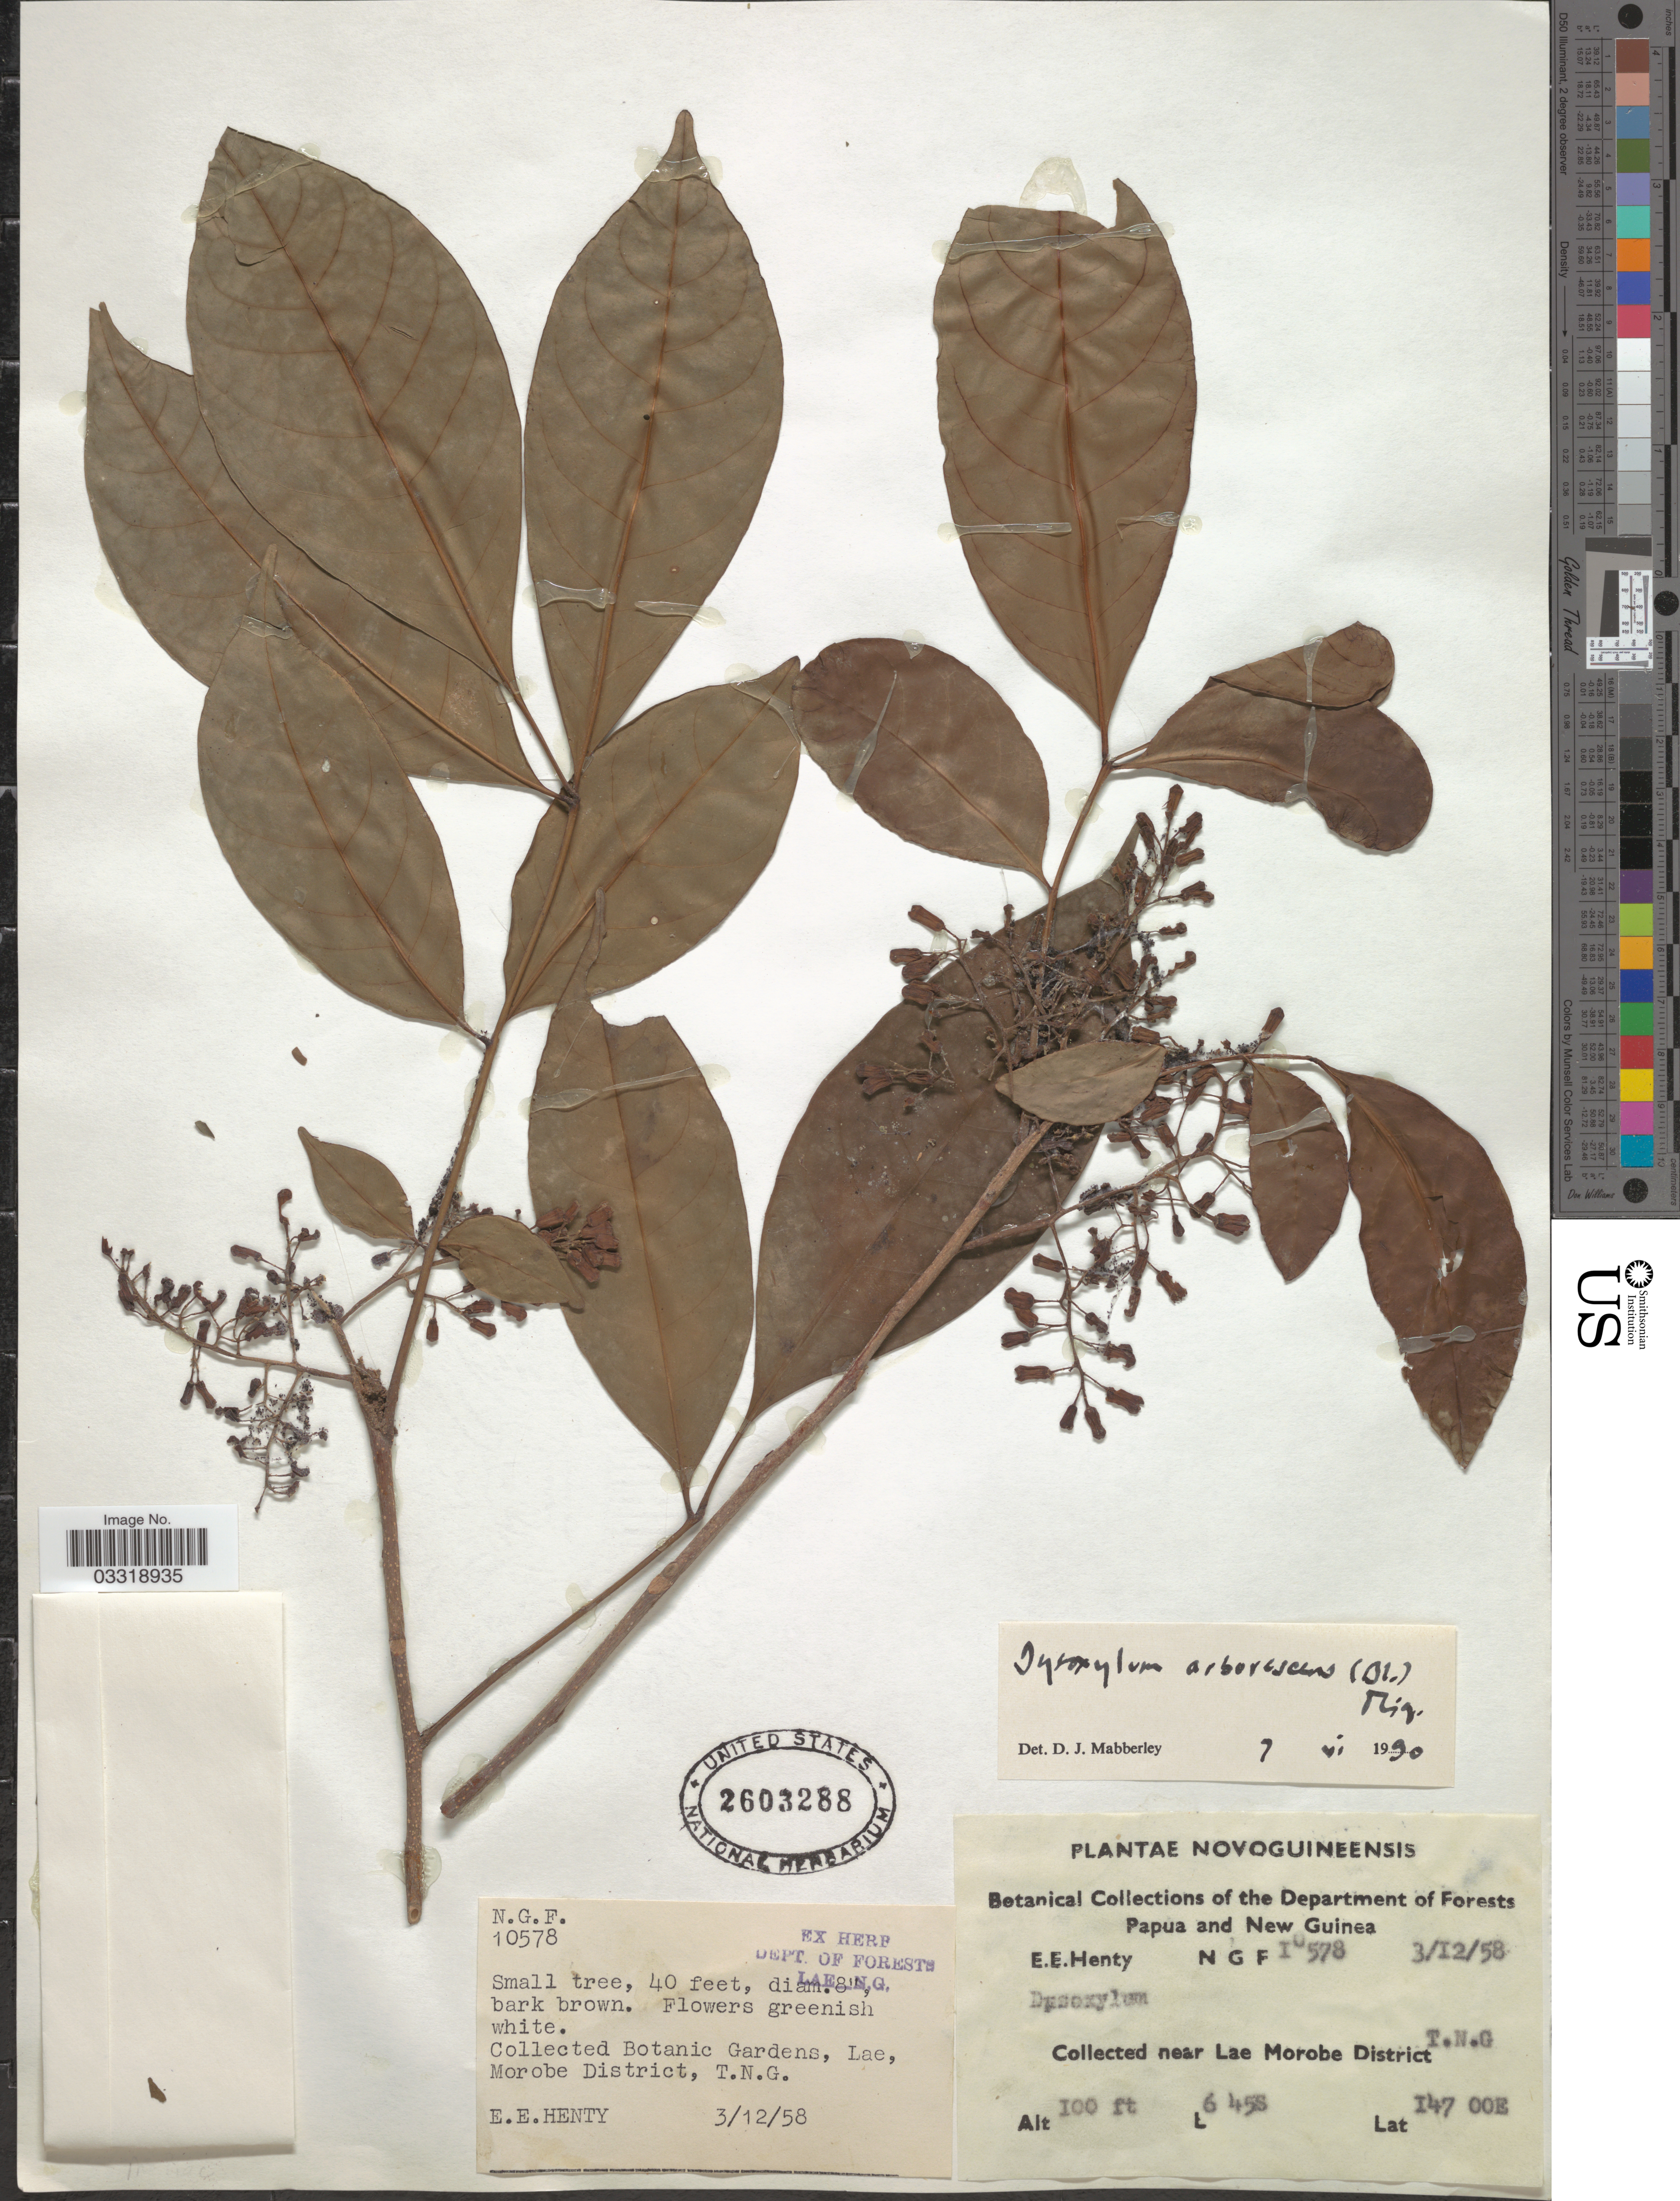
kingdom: Plantae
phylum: Tracheophyta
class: Magnoliopsida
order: Sapindales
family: Meliaceae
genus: Goniocheton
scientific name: Goniocheton arborescens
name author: Blume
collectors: E. Henty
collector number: NGF 10578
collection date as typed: Transcribed d/m/y: 3/12/58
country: Papua New Guinea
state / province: Morobe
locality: Botanic Gardens, Lae, T.N.G. Near Lae, Morobe District.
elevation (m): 30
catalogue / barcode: US 2603288